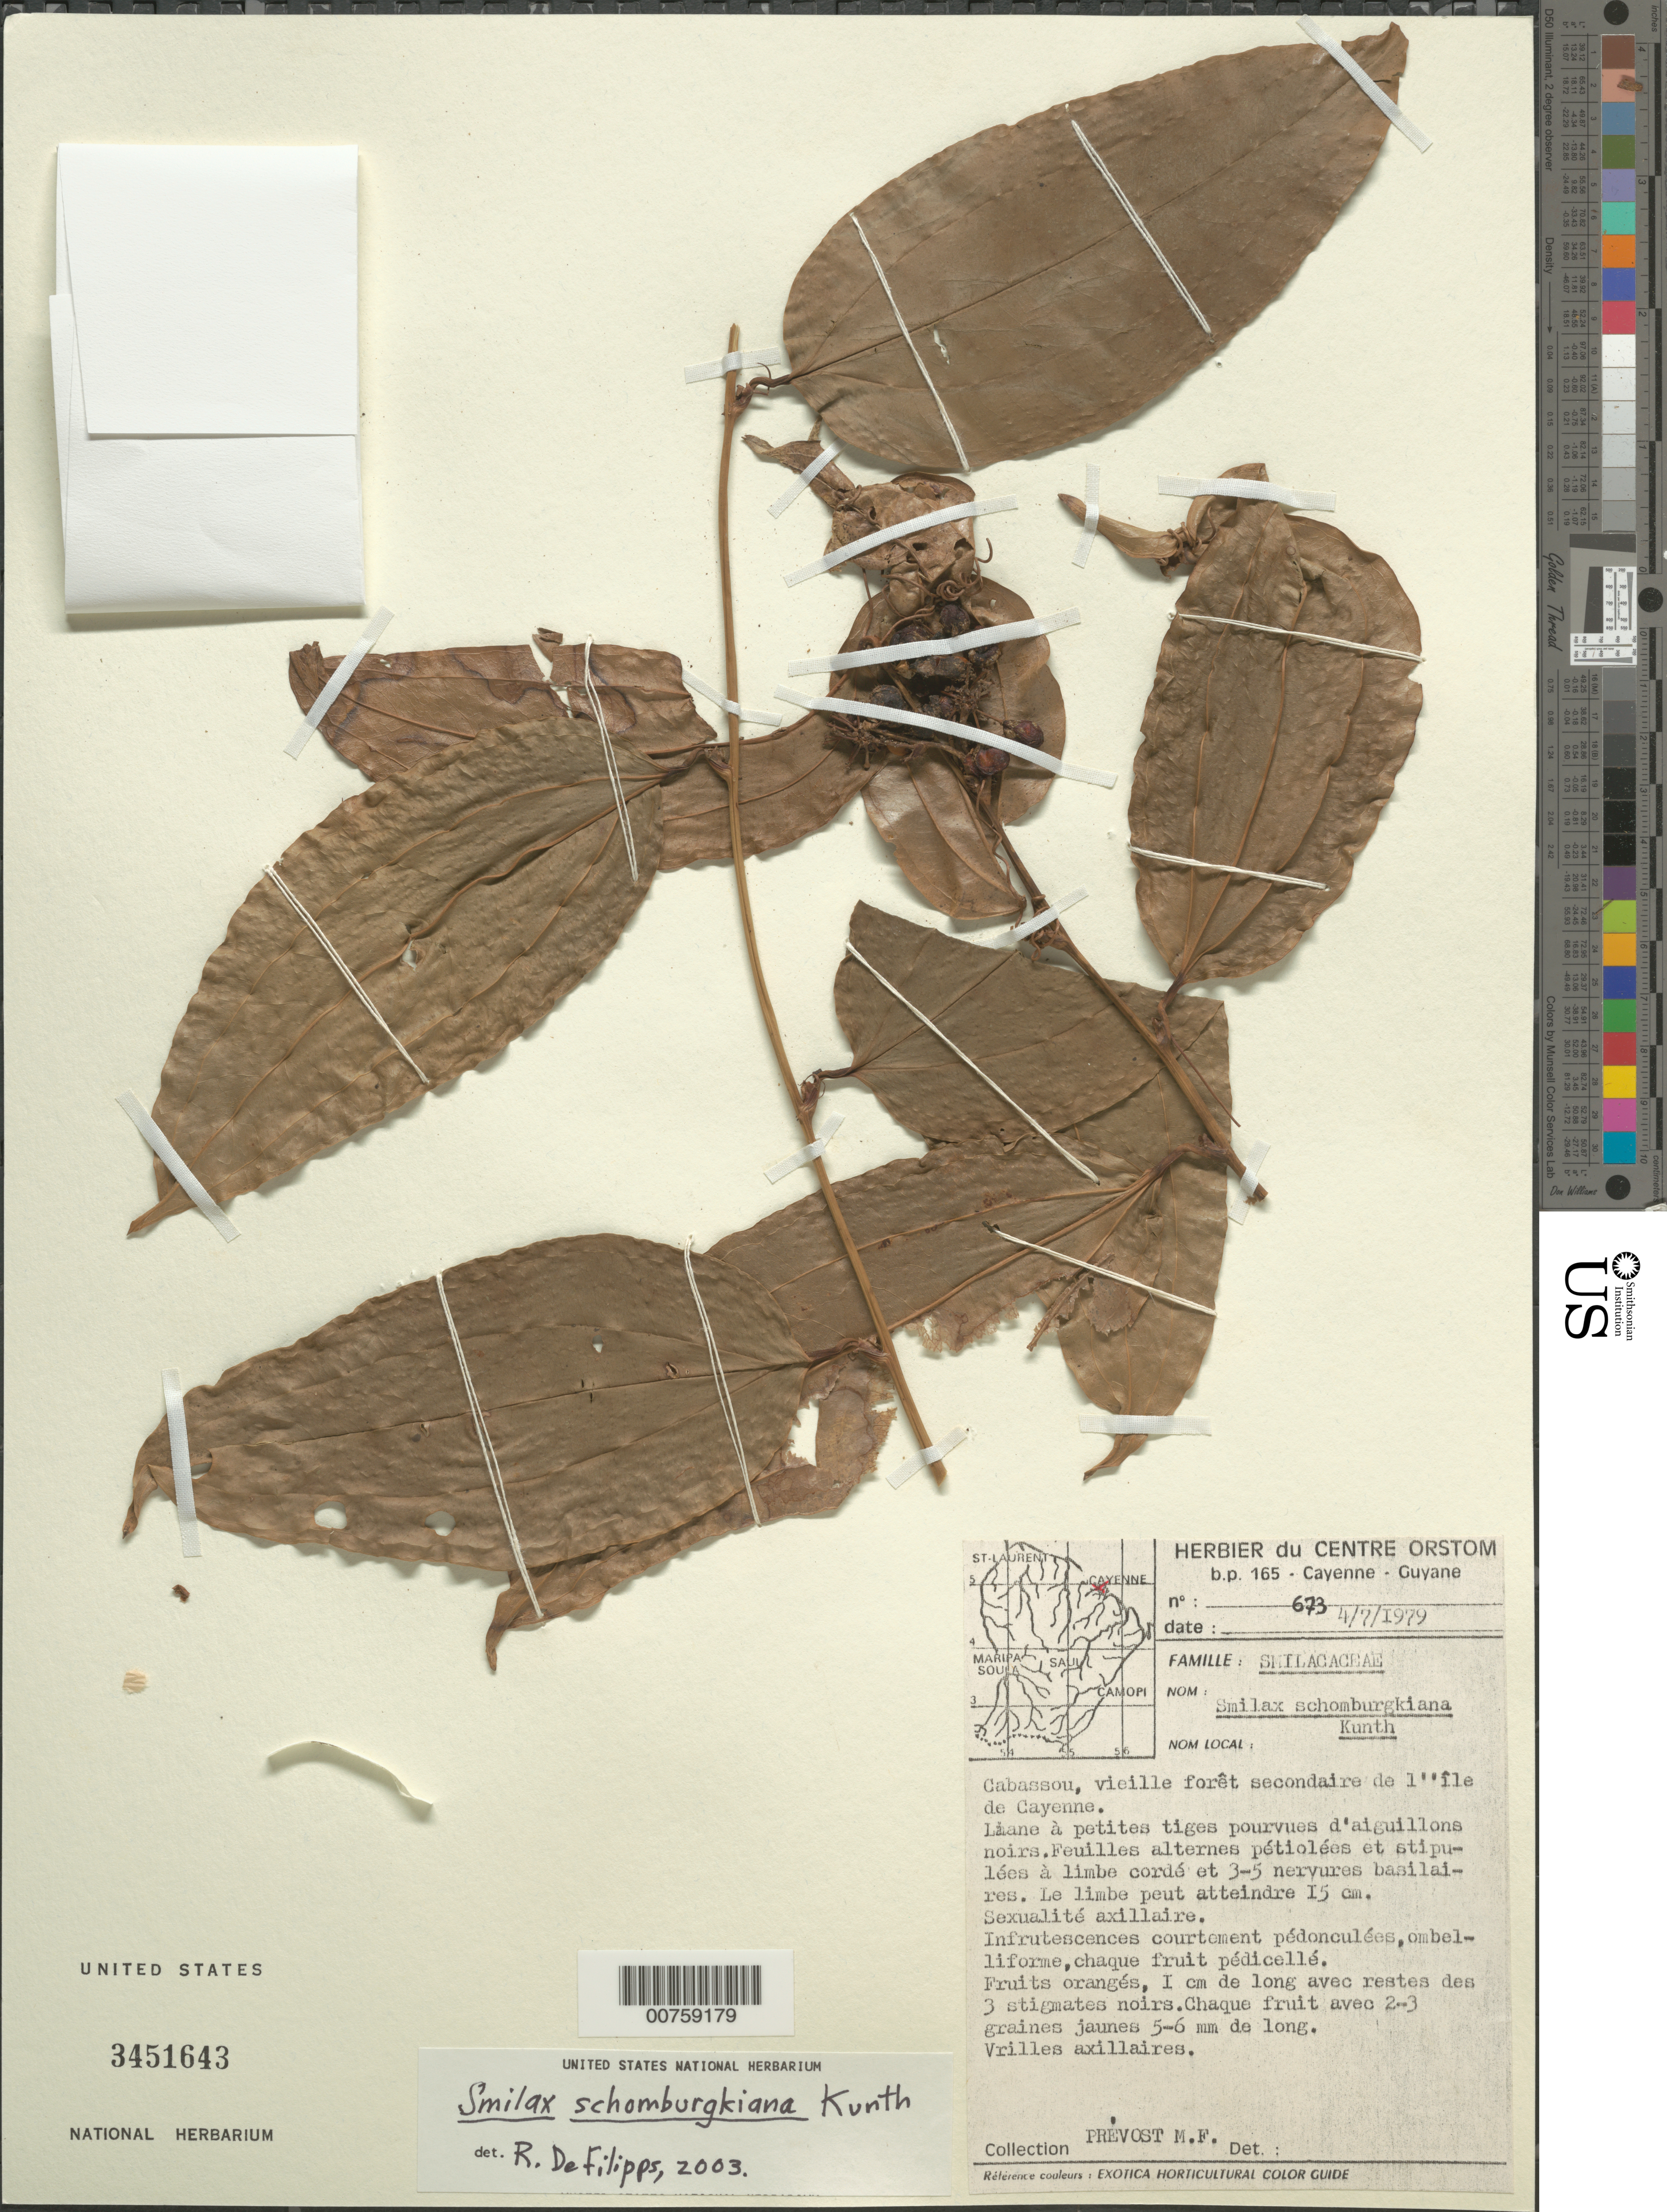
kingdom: Plantae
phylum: Tracheophyta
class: Liliopsida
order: Liliales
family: Smilacaceae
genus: Smilax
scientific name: Smilax schomburgkiana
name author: Kunth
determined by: DeFilipps, R. A.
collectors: M.-F. Prévost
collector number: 673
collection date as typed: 4-Jul-79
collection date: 1979-07-04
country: French Guiana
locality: Cabassou, Ile de Cayenne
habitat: Old secondary forest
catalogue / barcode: US 3451643